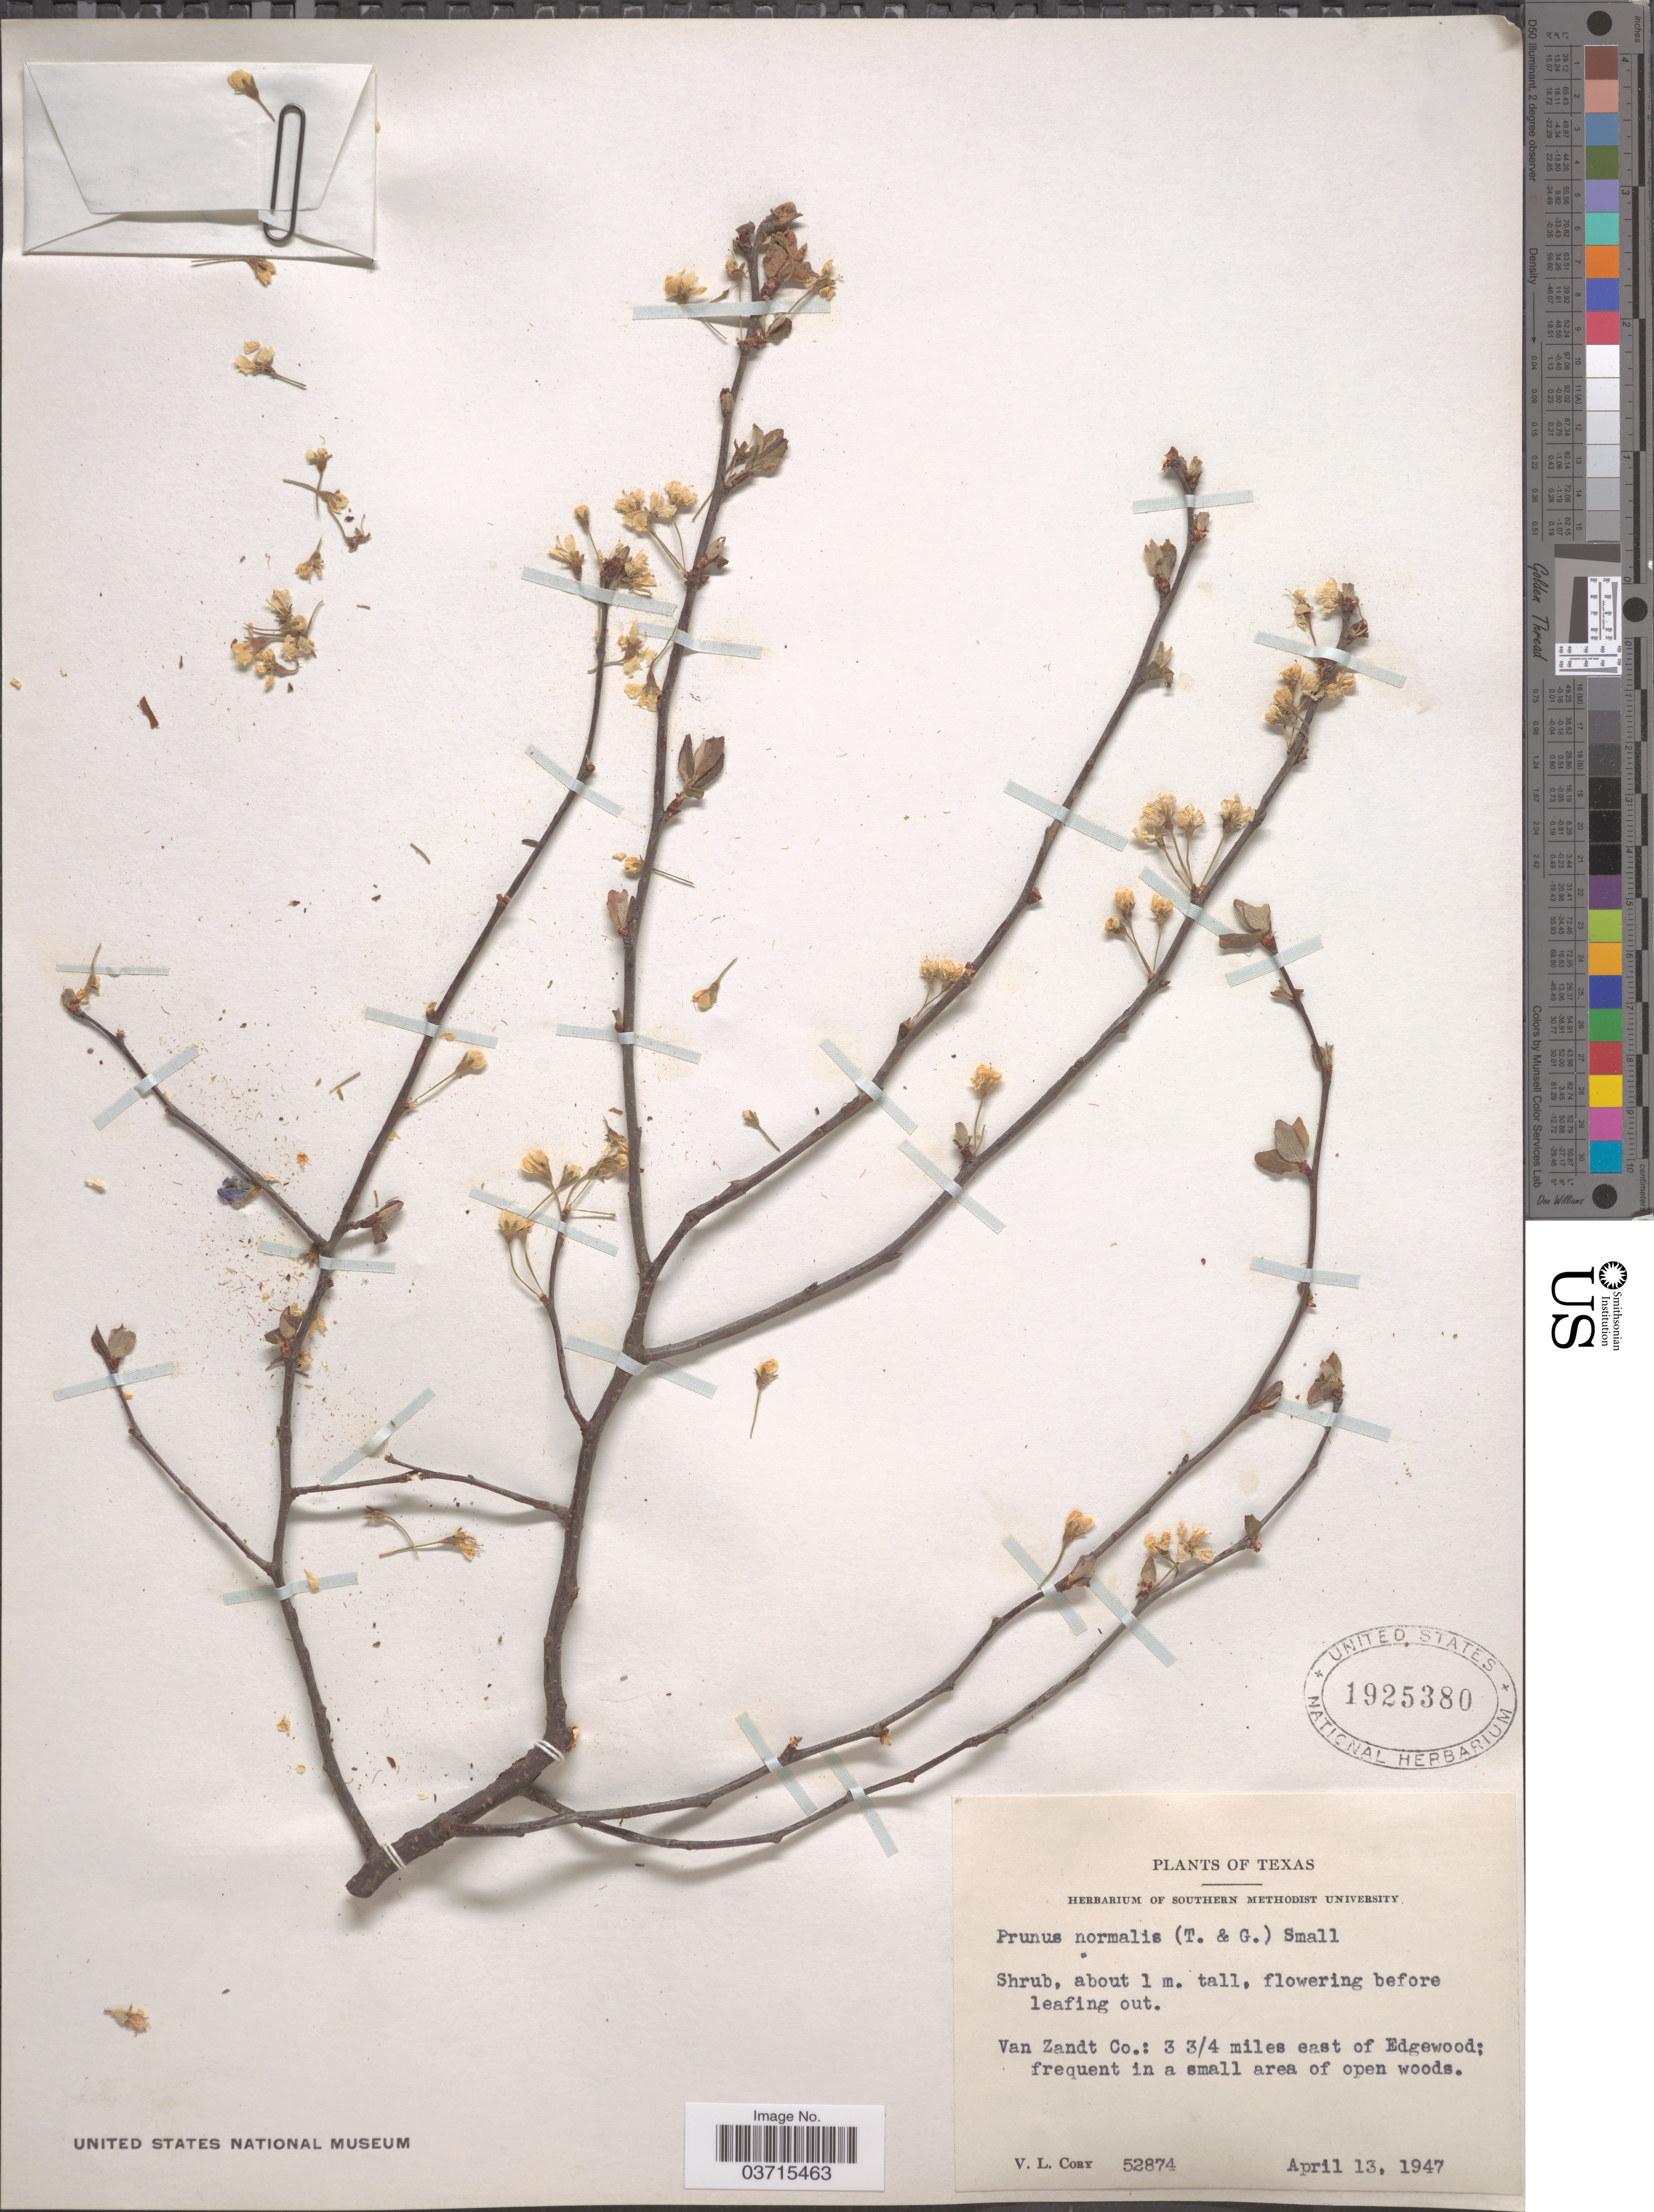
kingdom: Plantae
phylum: Tracheophyta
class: Magnoliopsida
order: Rosales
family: Rosaceae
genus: Prunus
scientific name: Prunus chicasa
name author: Michx.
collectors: V. Cory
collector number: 52874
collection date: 1947-04-13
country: United States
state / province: Texas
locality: Van Zandt Co.: 3 3/4 miles east of Edgewood.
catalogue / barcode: US 1925380